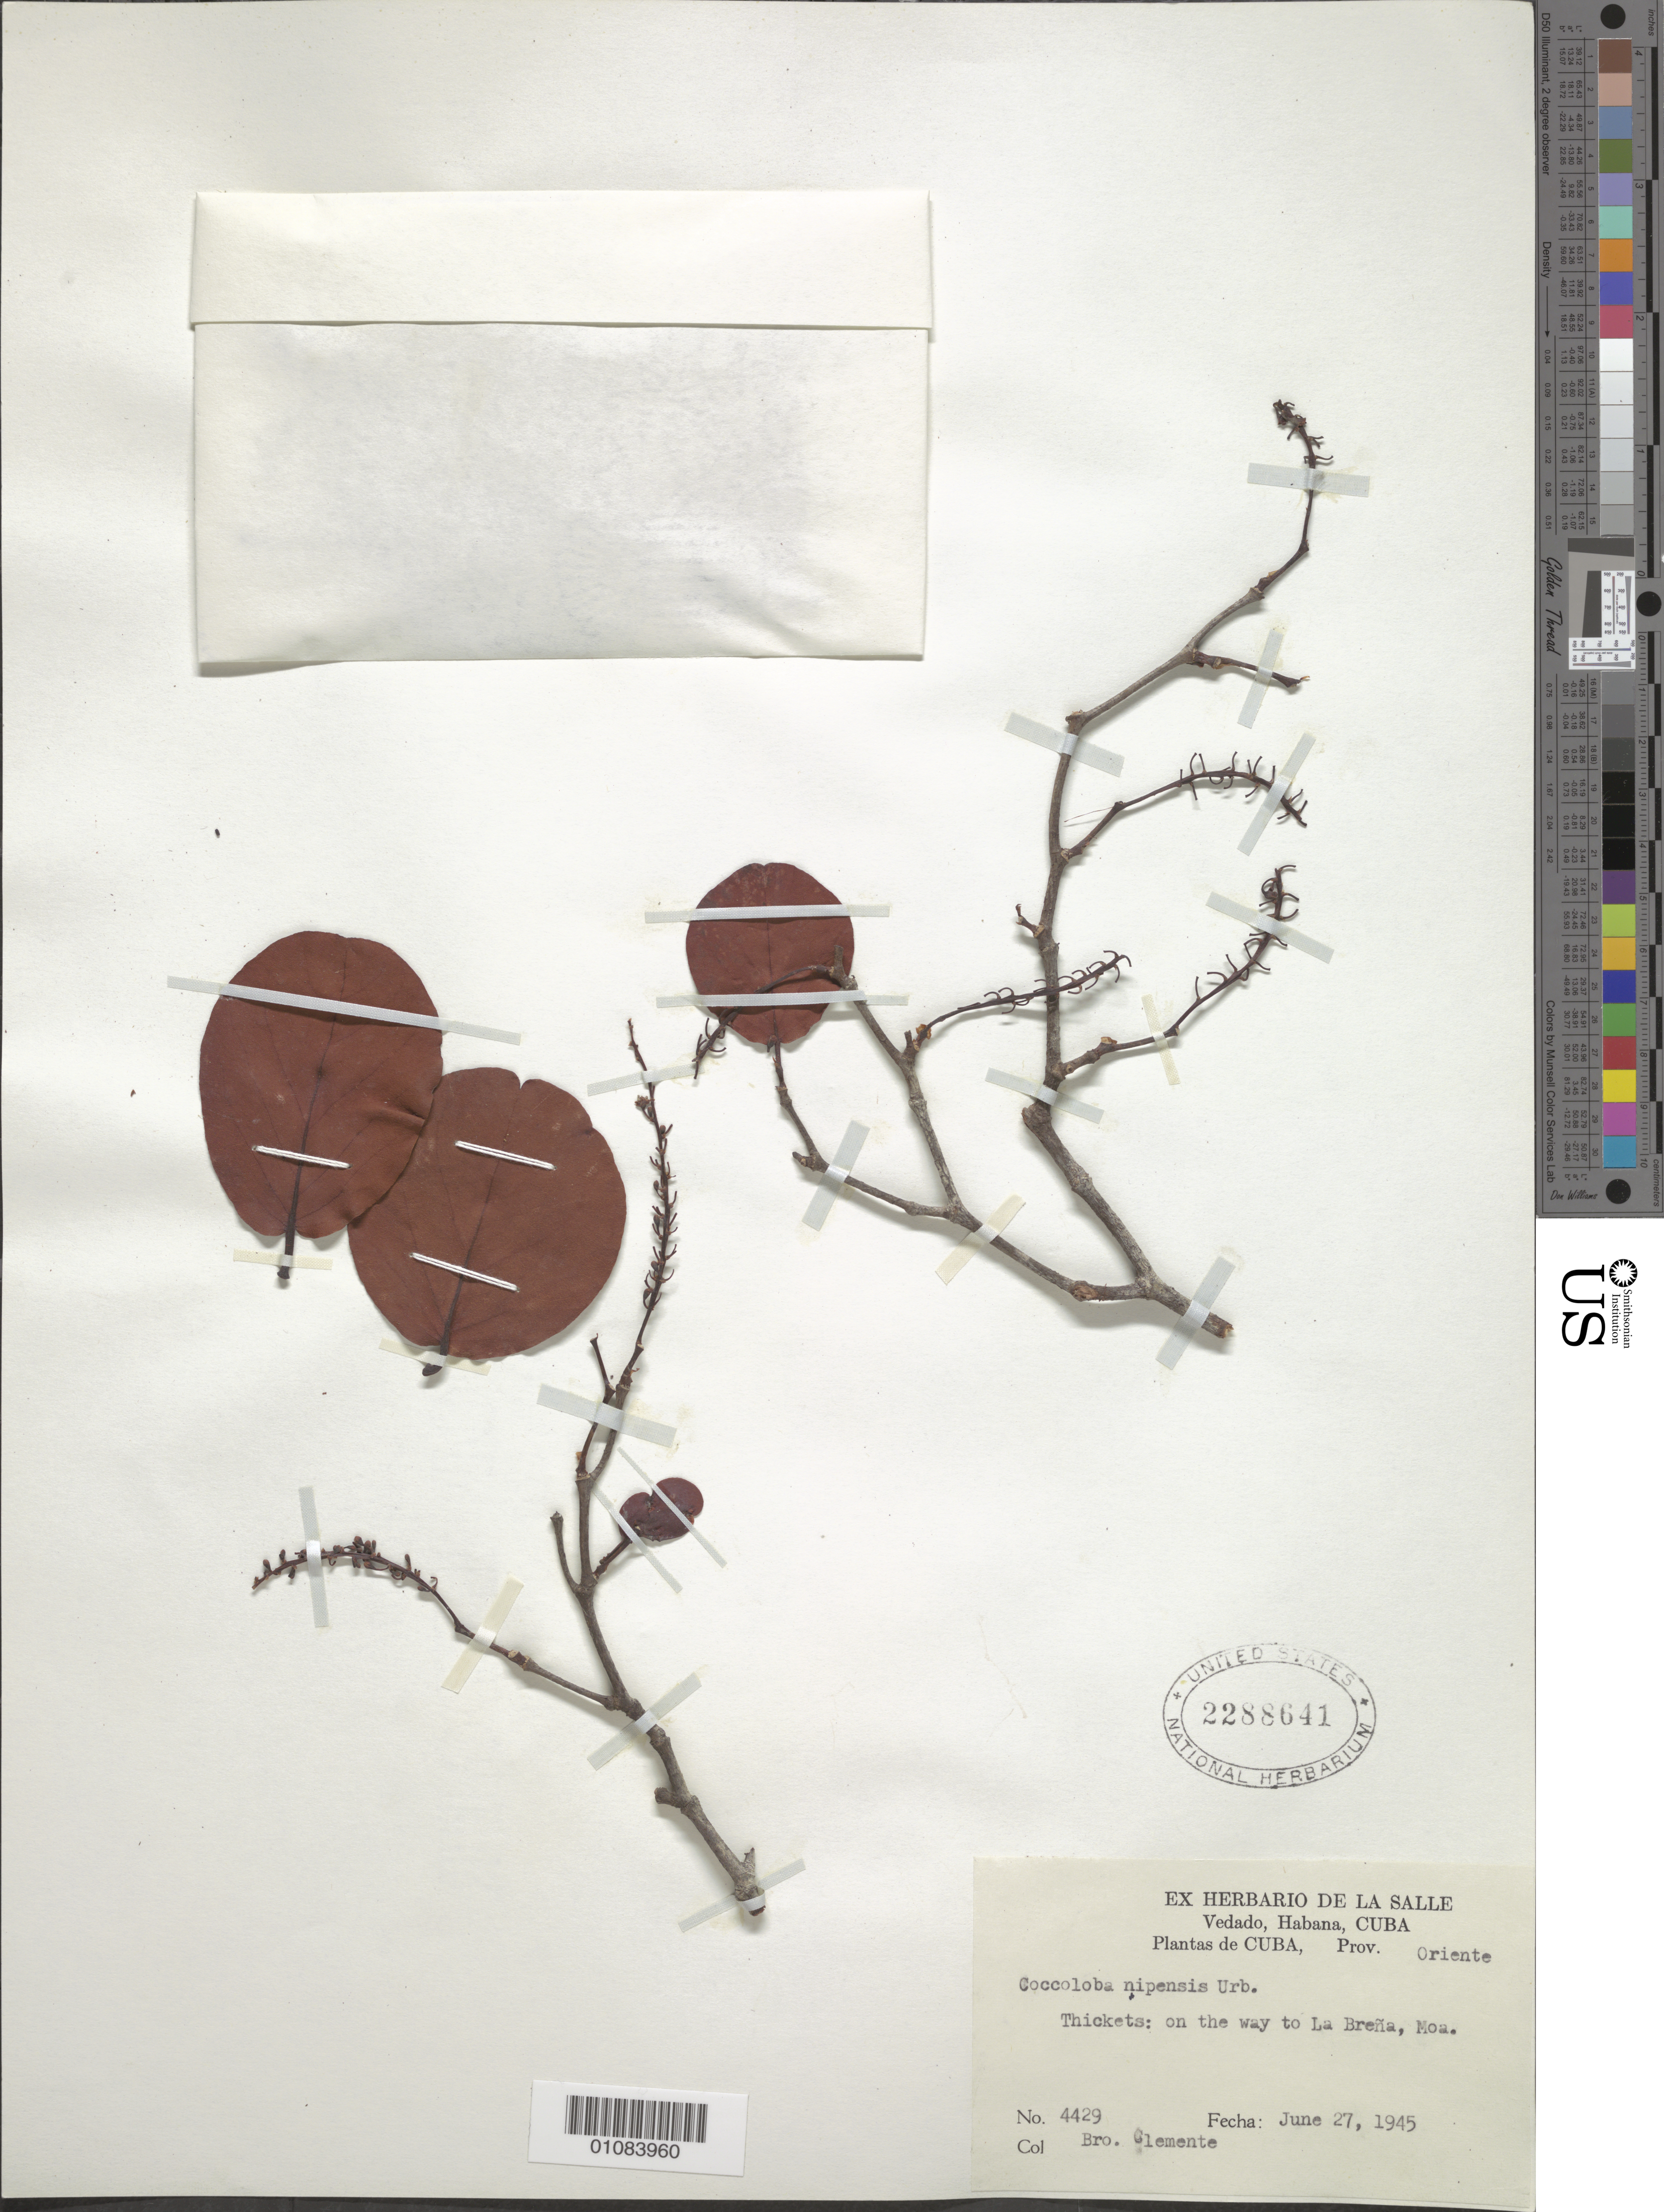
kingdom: Plantae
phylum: Tracheophyta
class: Magnoliopsida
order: Caryophyllales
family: Polygonaceae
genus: Coccoloba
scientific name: Coccoloba nipensis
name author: Urb.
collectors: Bro. Clemente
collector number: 4429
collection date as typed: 27 Jun 1945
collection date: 1945-06-27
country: Cuba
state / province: Holguín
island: Cuba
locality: Oriente, on the way to La Brena, Moa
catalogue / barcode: US 2288641